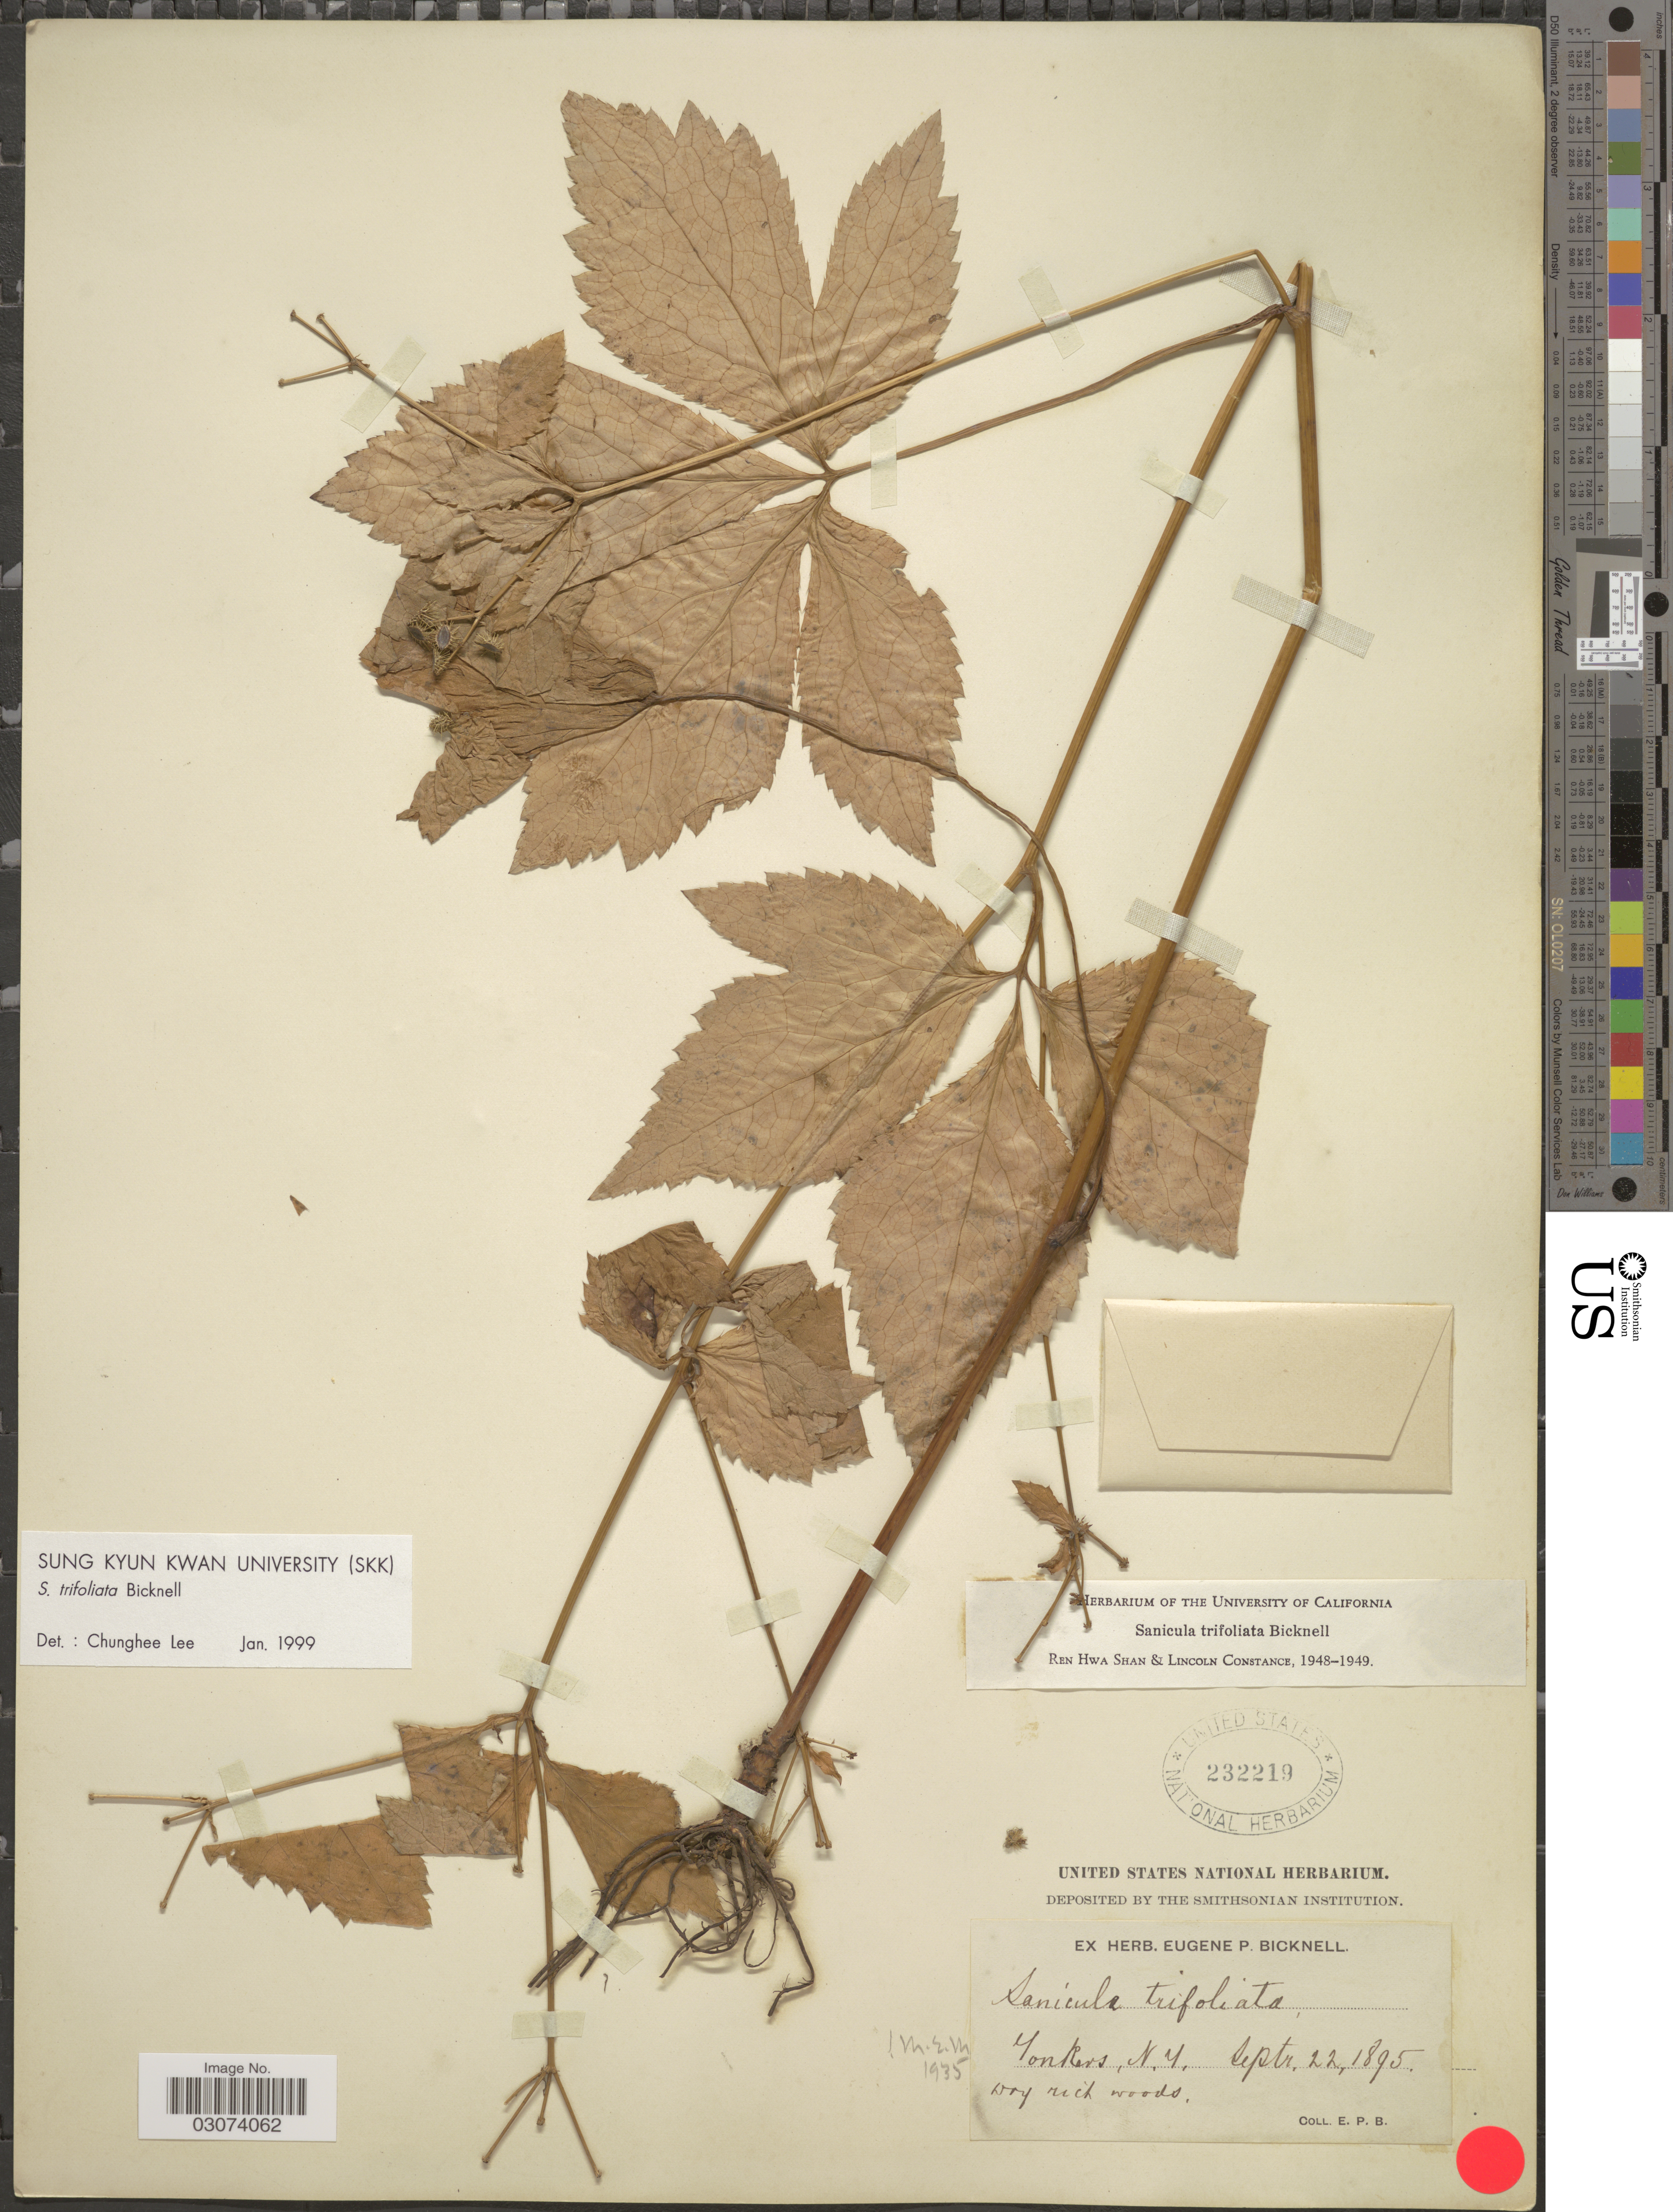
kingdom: Plantae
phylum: Tracheophyta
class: Magnoliopsida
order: Apiales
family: Apiaceae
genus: Sanicula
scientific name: Sanicula trifoliata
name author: E.P. Bicknell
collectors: E. P. Bicknell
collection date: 1895-09-22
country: United States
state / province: New York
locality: Yonkers.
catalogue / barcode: US 232219